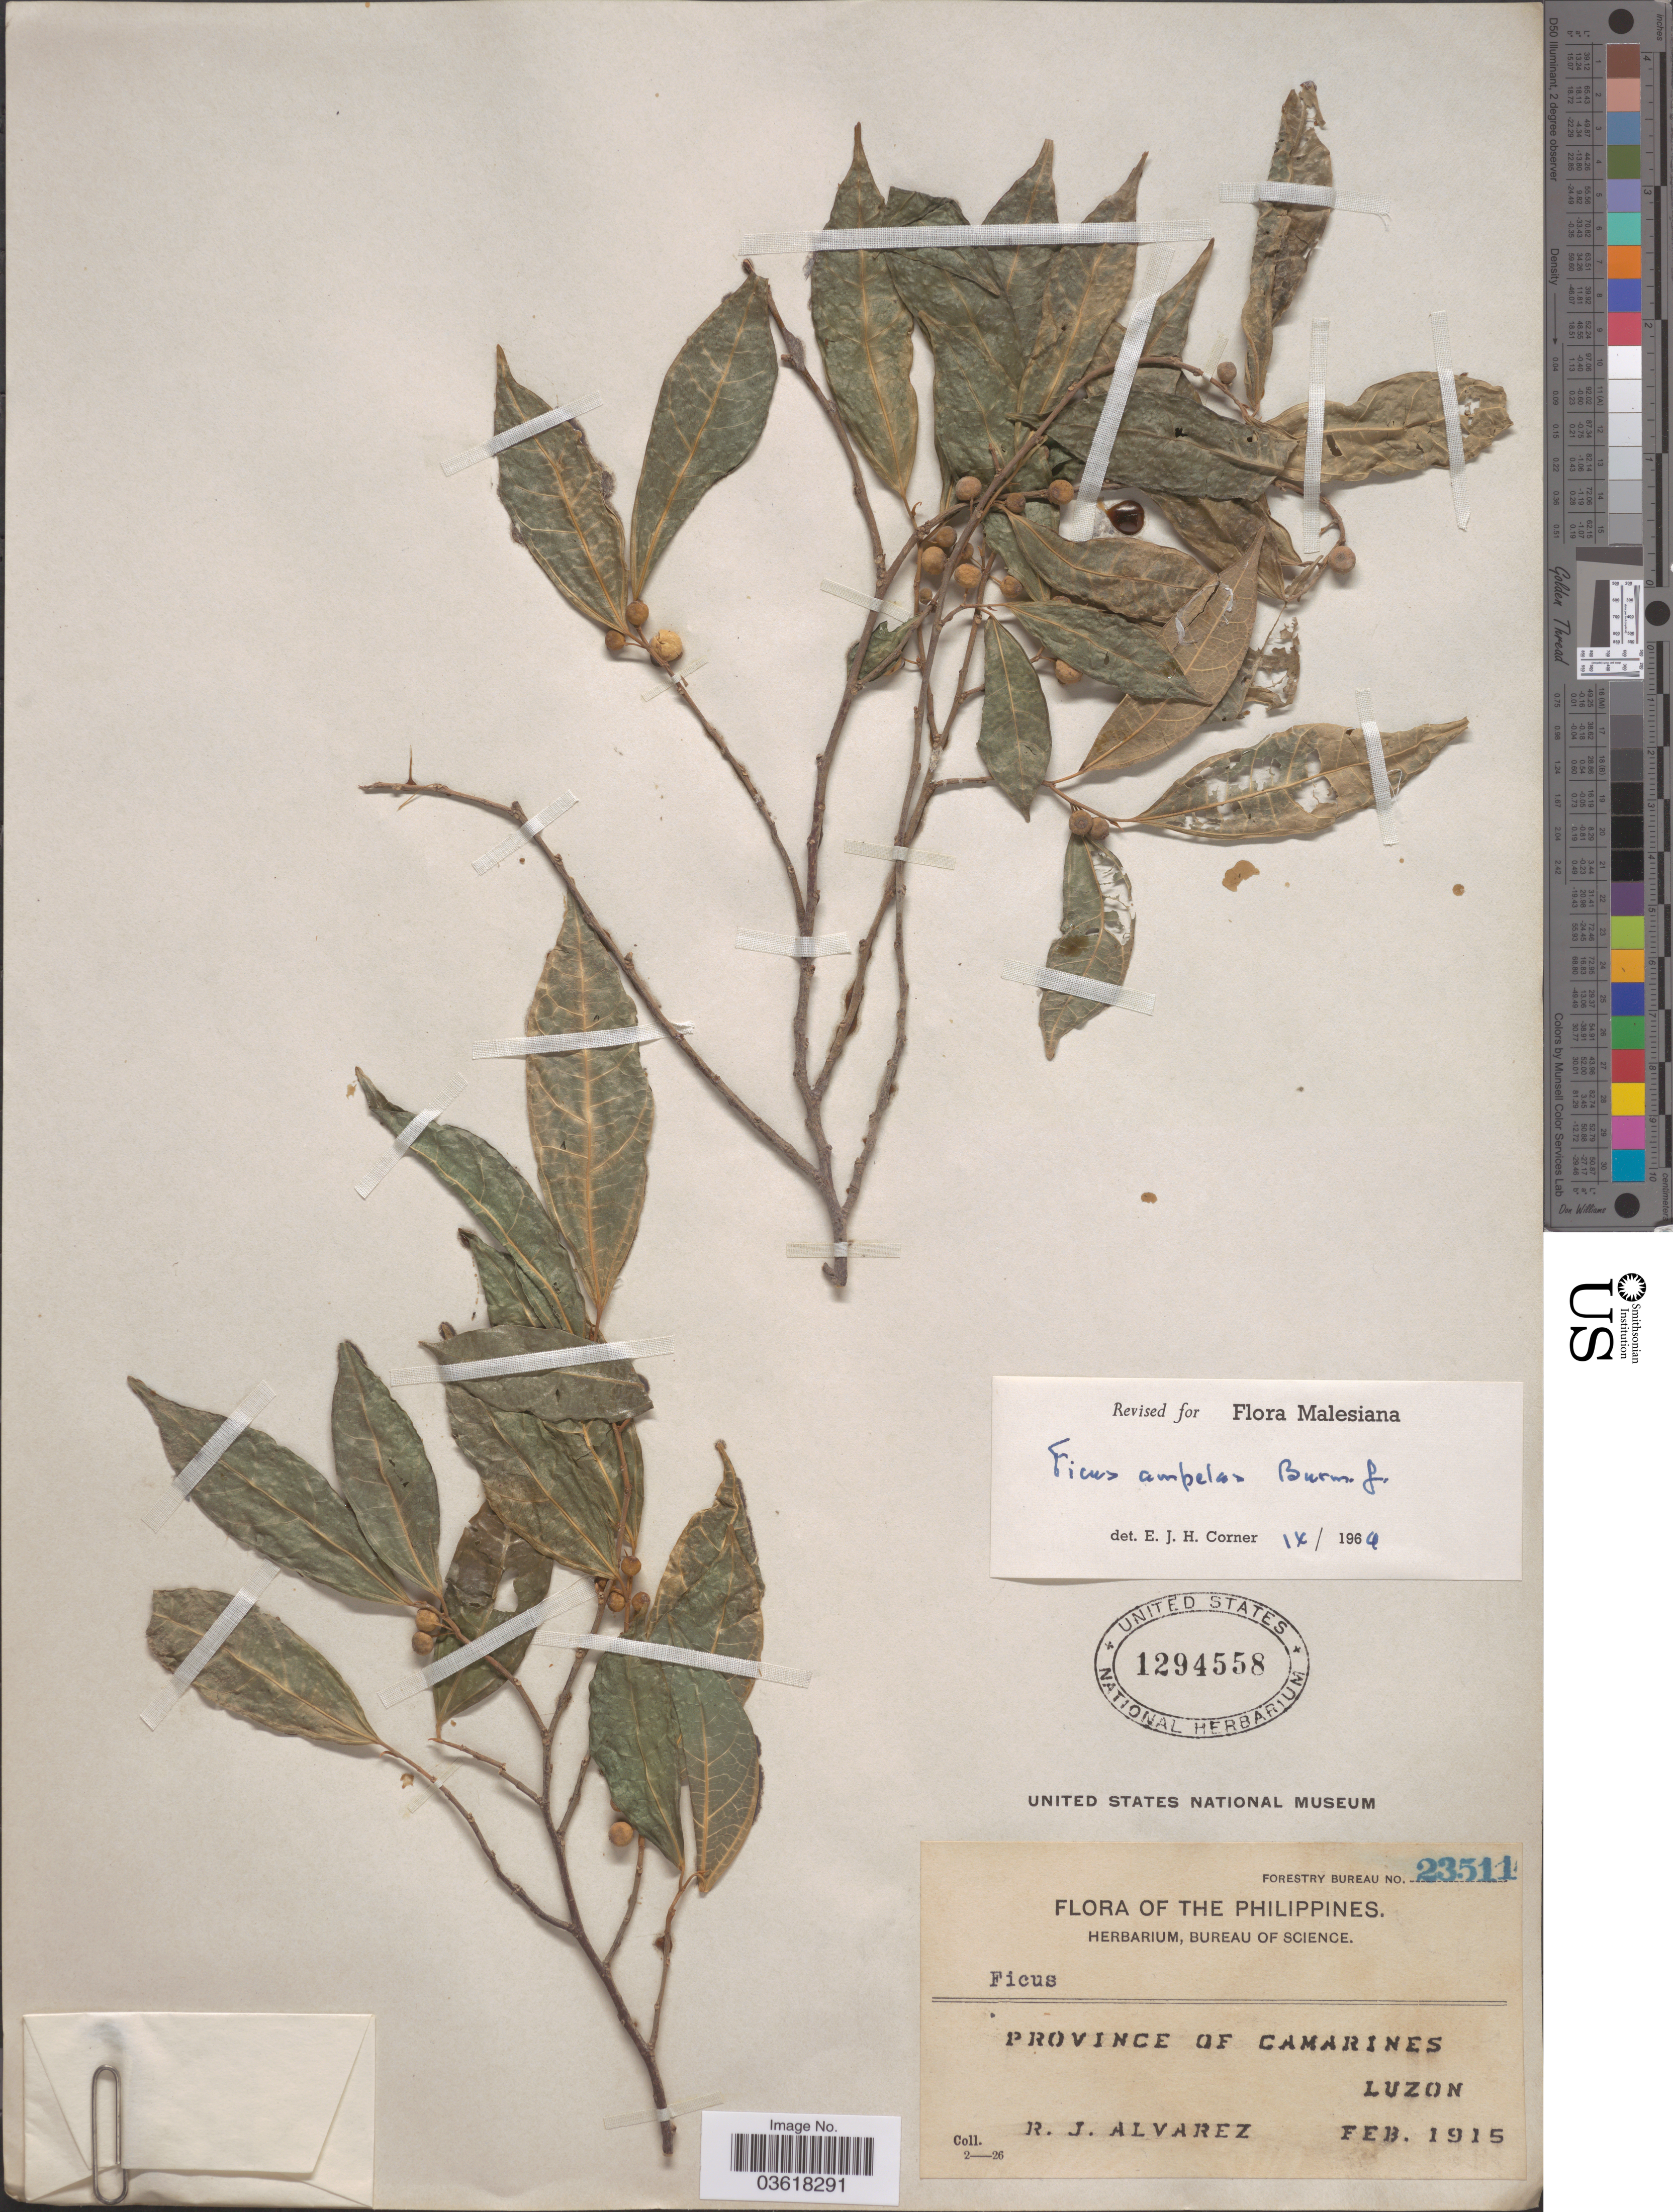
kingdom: Plantae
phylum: Tracheophyta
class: Magnoliopsida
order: Rosales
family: Moraceae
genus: Ficus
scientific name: Ficus ampelos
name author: Burm. f.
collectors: R. Alvarez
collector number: Forestry Bureau 23511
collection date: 1915-02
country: Philippines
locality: Province of Camarines. Luzon.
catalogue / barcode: US 1294558